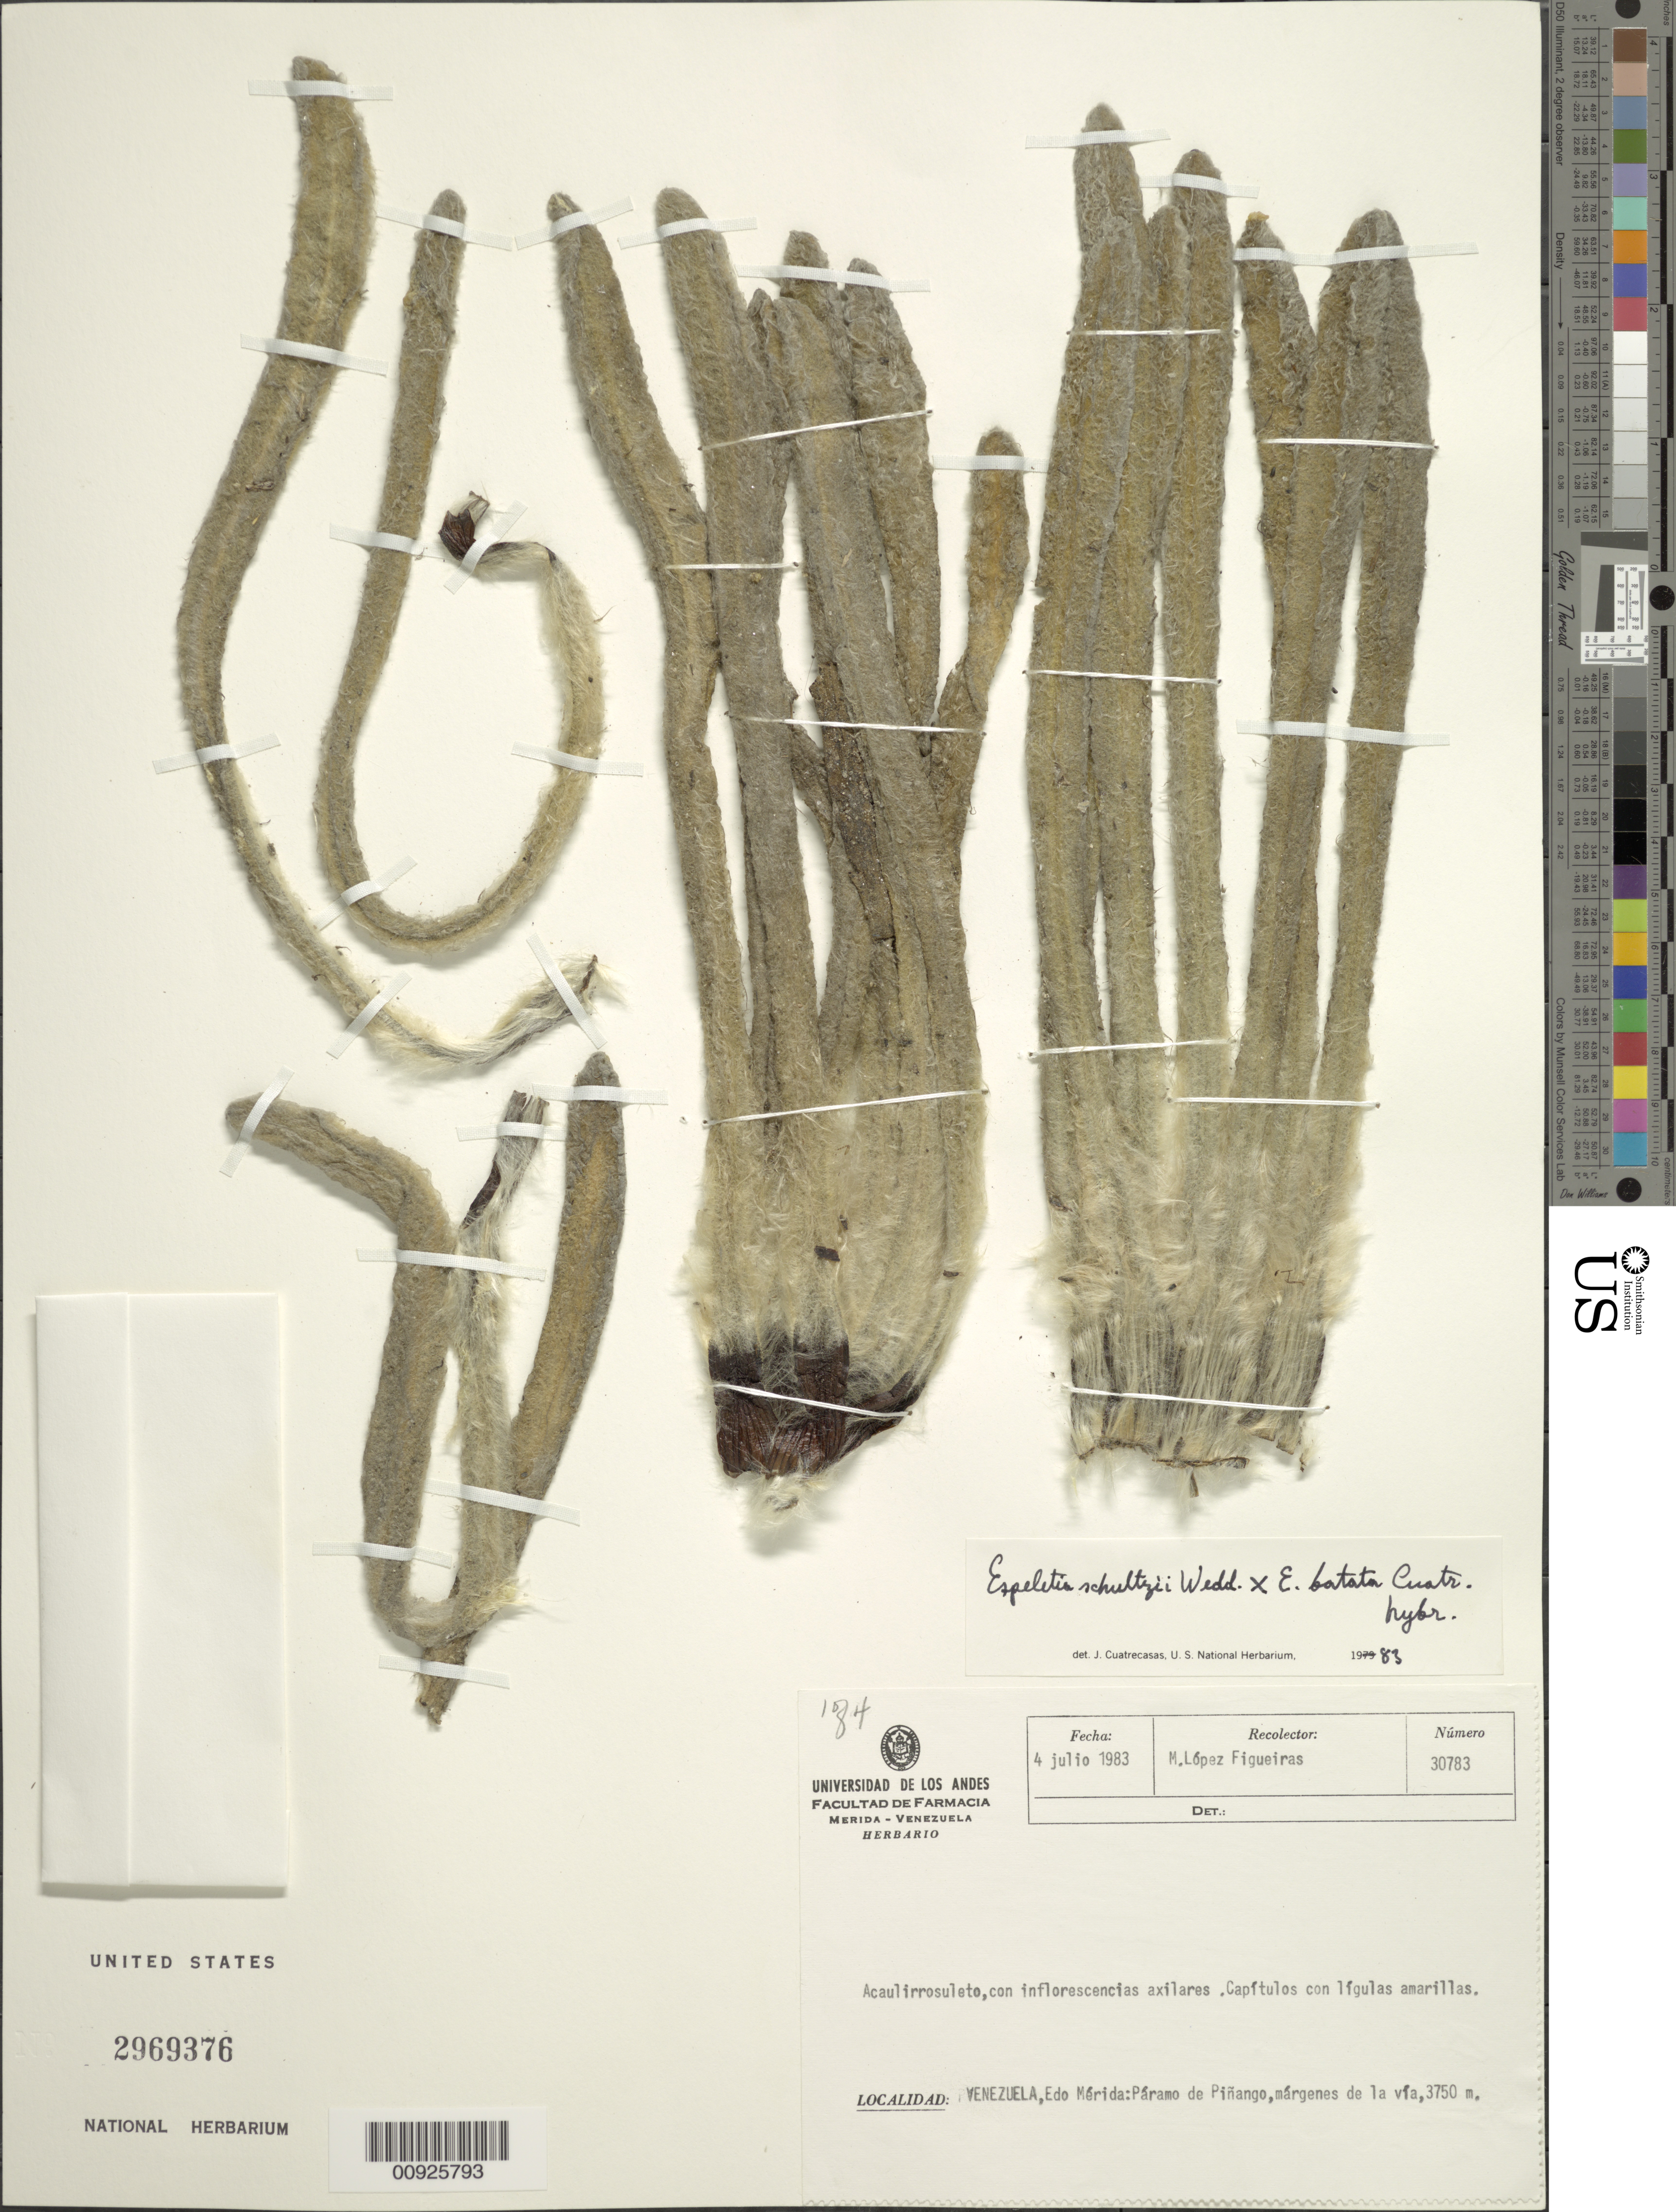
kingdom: Plantae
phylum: Tracheophyta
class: Magnoliopsida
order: Asterales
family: Asteraceae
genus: Espeletia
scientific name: Espeletia schultzii x E. batata Cuatrec.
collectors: M. López Figueiras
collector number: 30783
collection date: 1983-07-04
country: Venezuela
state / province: Mérida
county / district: Rangel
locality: Páramo de Piñango. Páramo de Piñango, márgenes de la vía.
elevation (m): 3750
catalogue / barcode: US 2969376